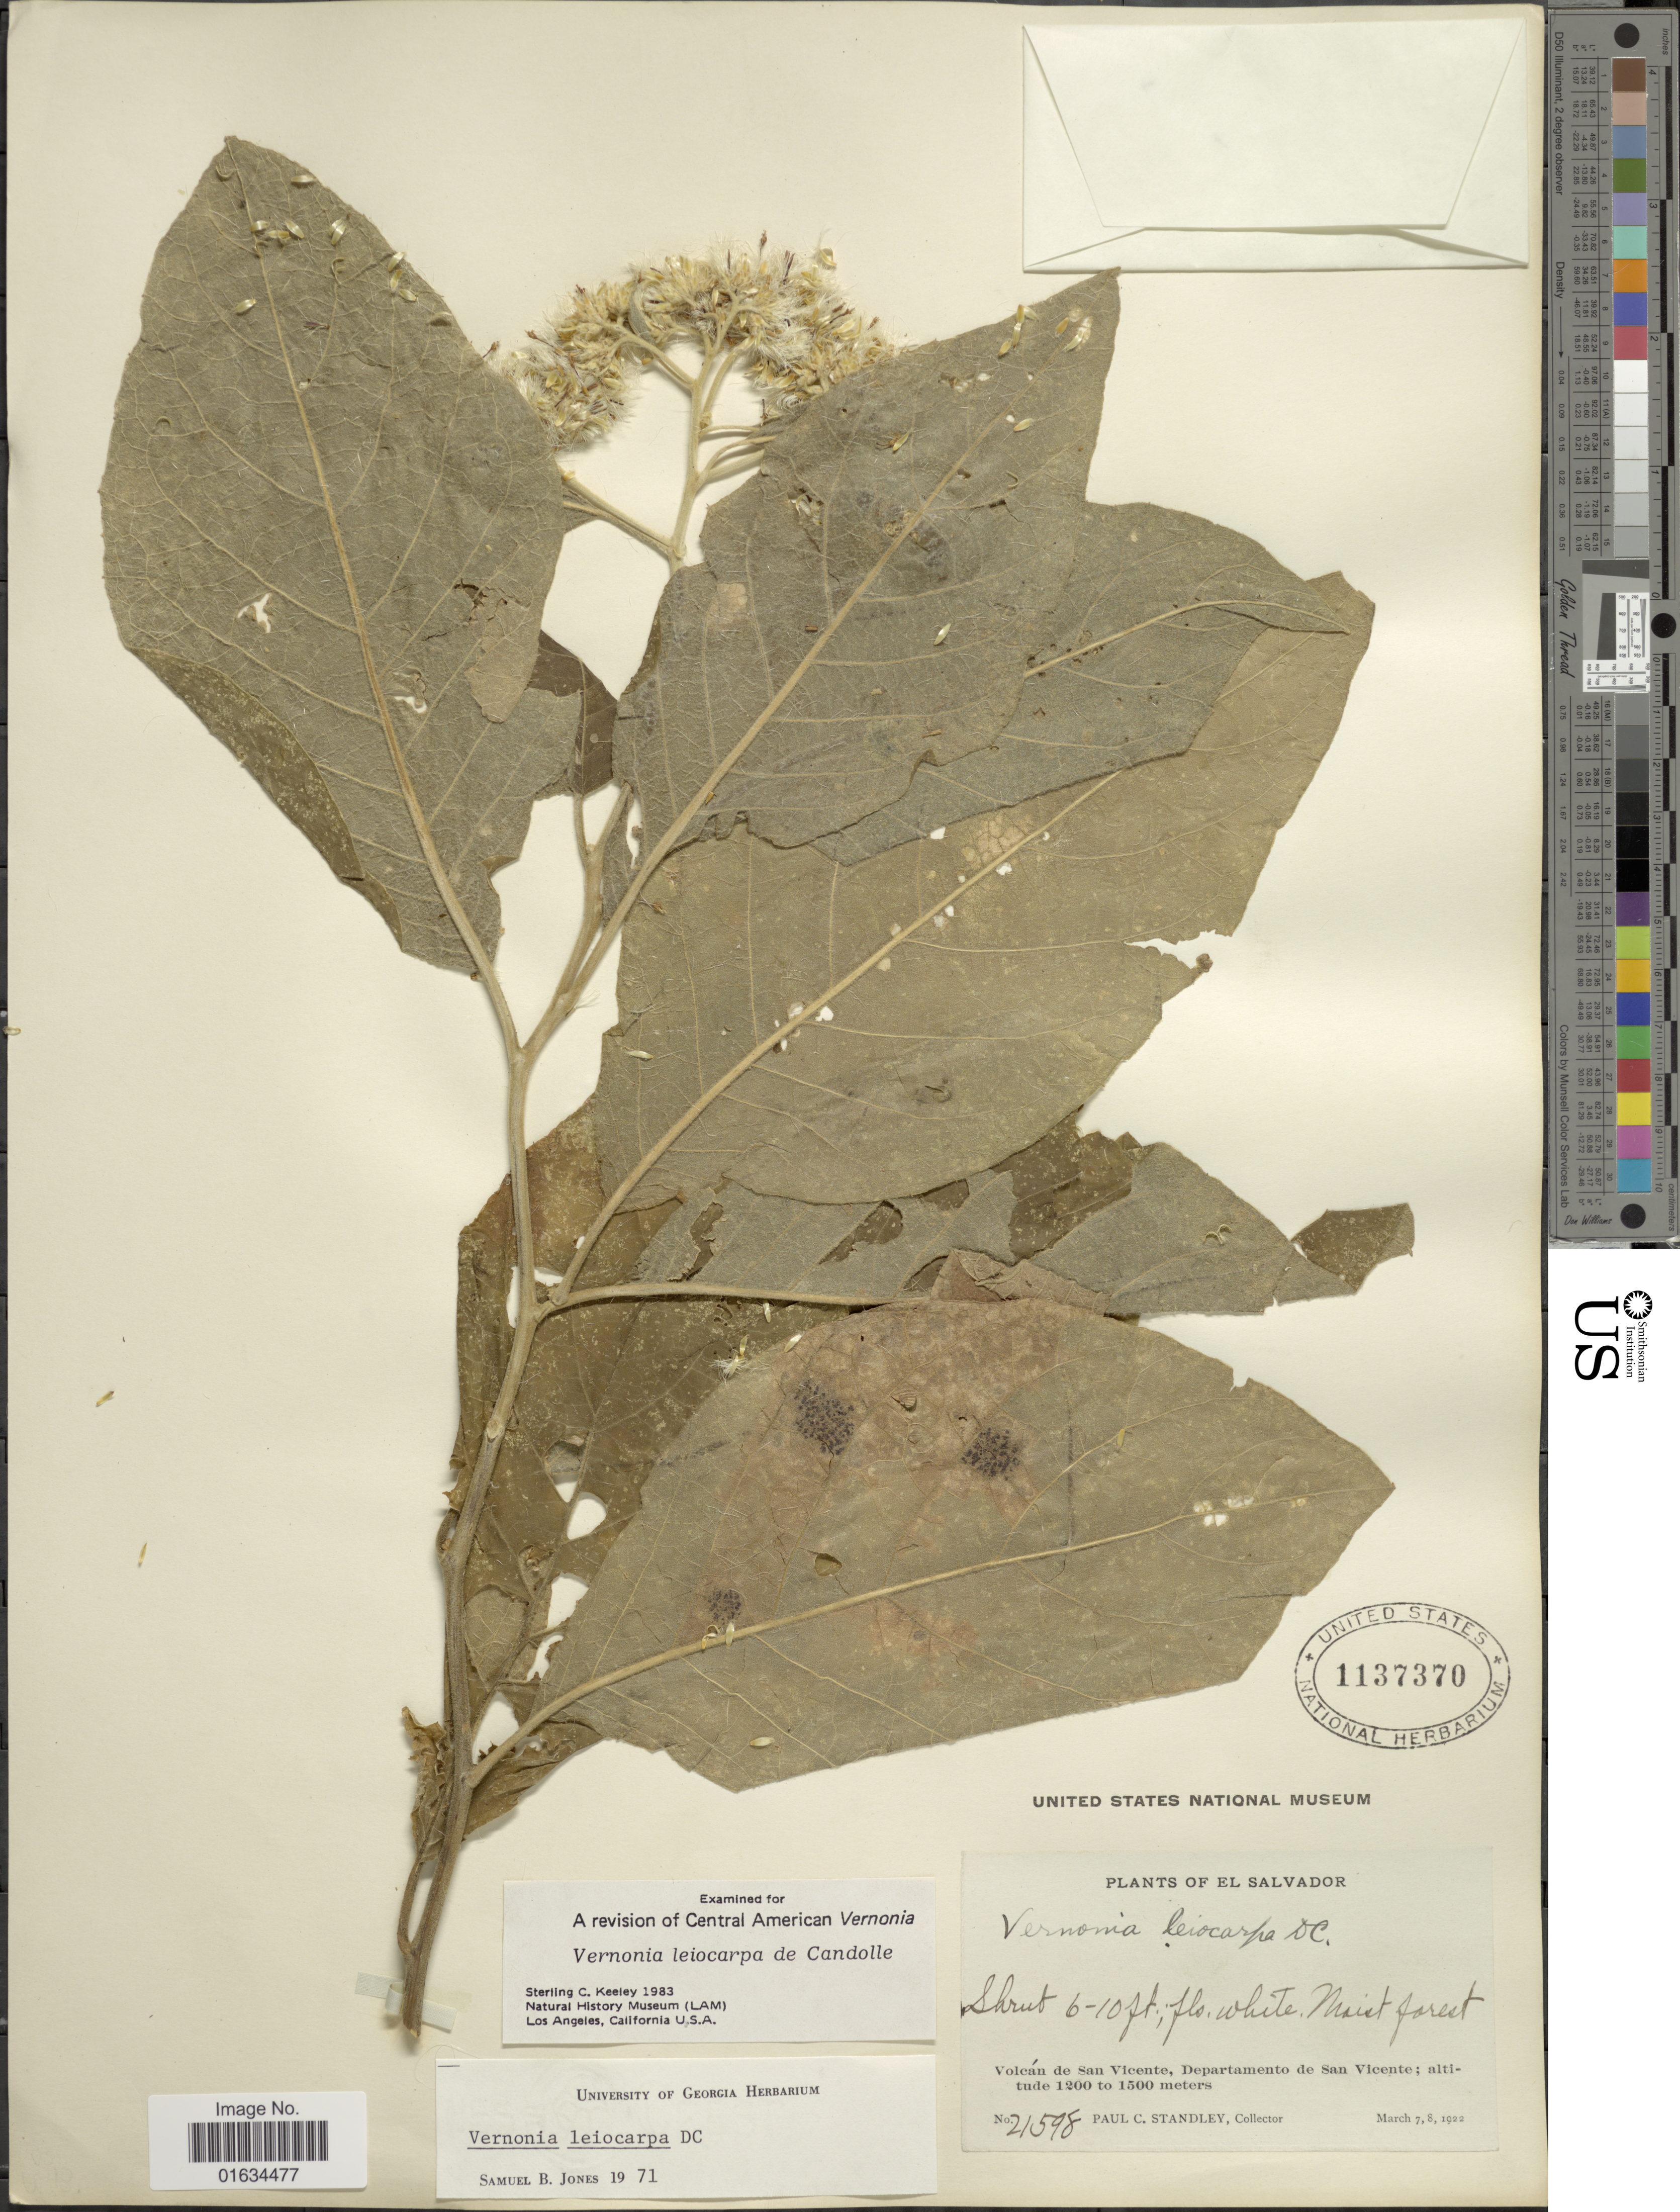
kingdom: Plantae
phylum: Tracheophyta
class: Magnoliopsida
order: Asterales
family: Asteraceae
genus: Eremosis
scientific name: Eremosis leiocarpa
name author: (DC.) Gleason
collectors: P. C. Standley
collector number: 21598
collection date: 1922-03-07/1922-03-08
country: El Salvador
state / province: San Vincente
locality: Volcan de San Vicente, Departamento de San Vicente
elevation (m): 1200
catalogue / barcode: US 1137370